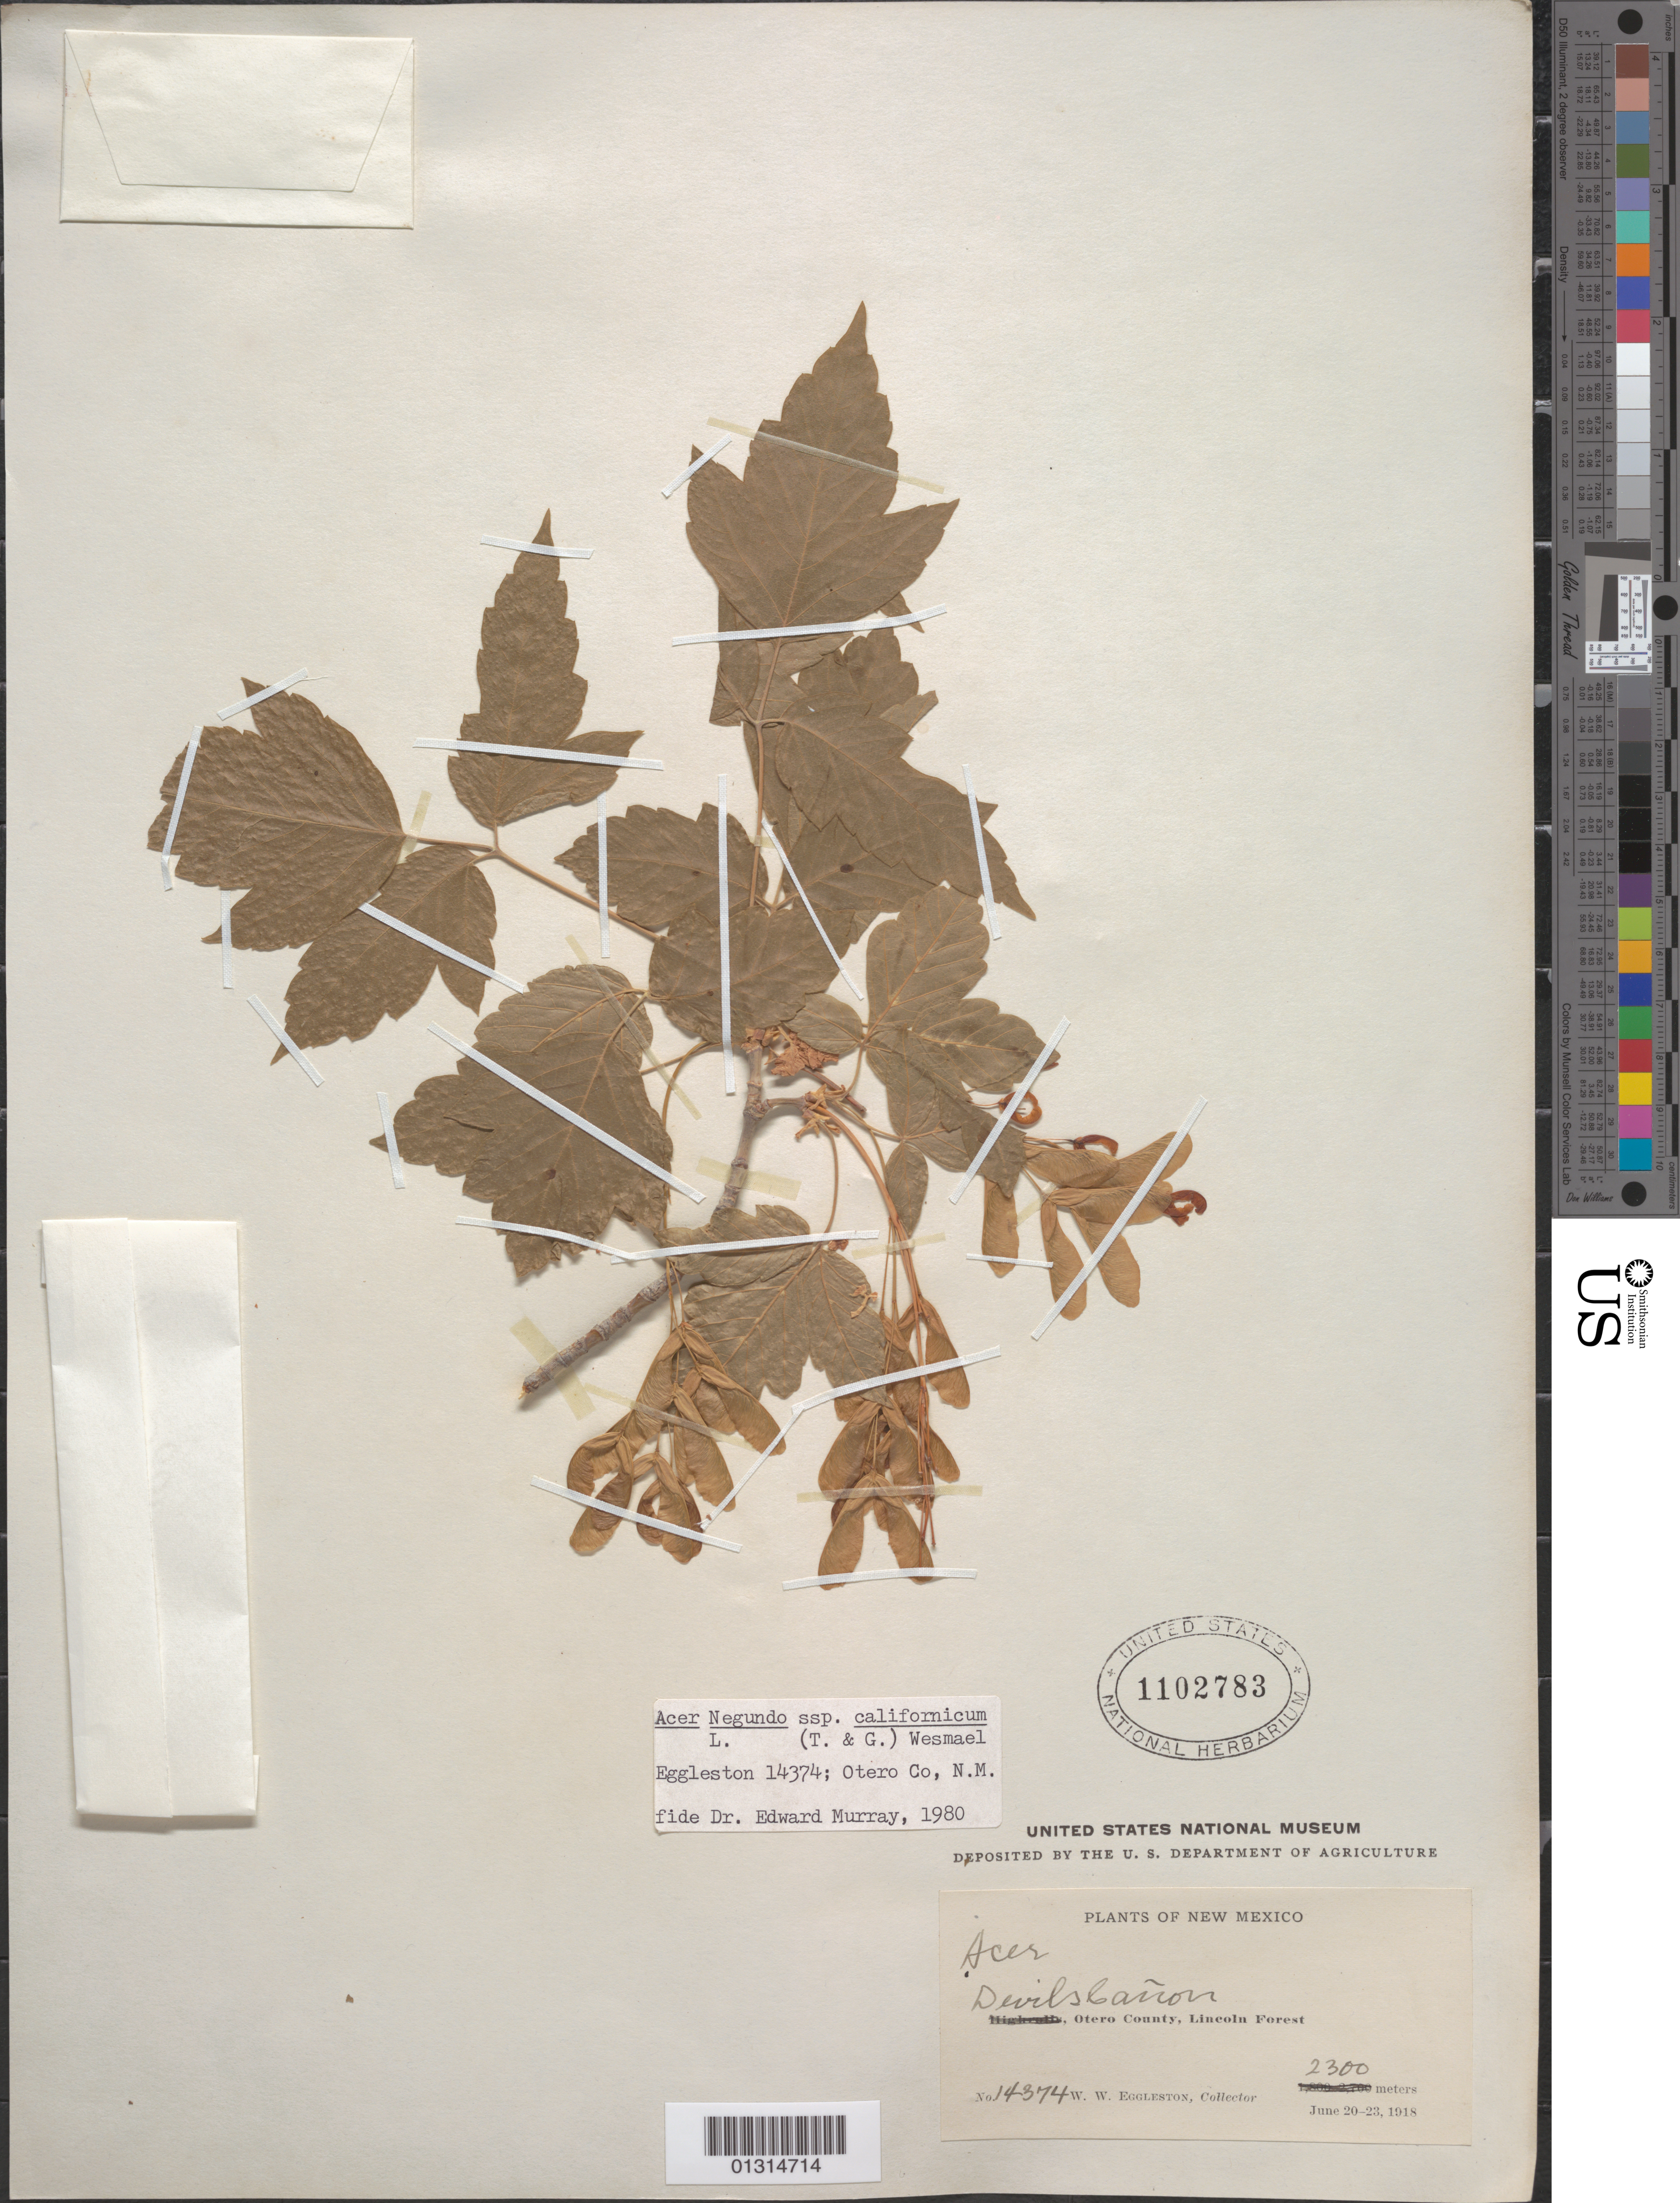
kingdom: Plantae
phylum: Tracheophyta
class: Magnoliopsida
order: Sapindales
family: Sapindaceae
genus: Acer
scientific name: Acer negundo subsp. californicum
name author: (Torr. & A. Gray) Wesm.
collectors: W. W. Eggleston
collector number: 14374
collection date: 1918-06-20/1918-06-23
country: United States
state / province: New Mexico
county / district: Otero County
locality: Otero County, Lincoln Forest, Devil's Cañon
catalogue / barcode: US 1102783